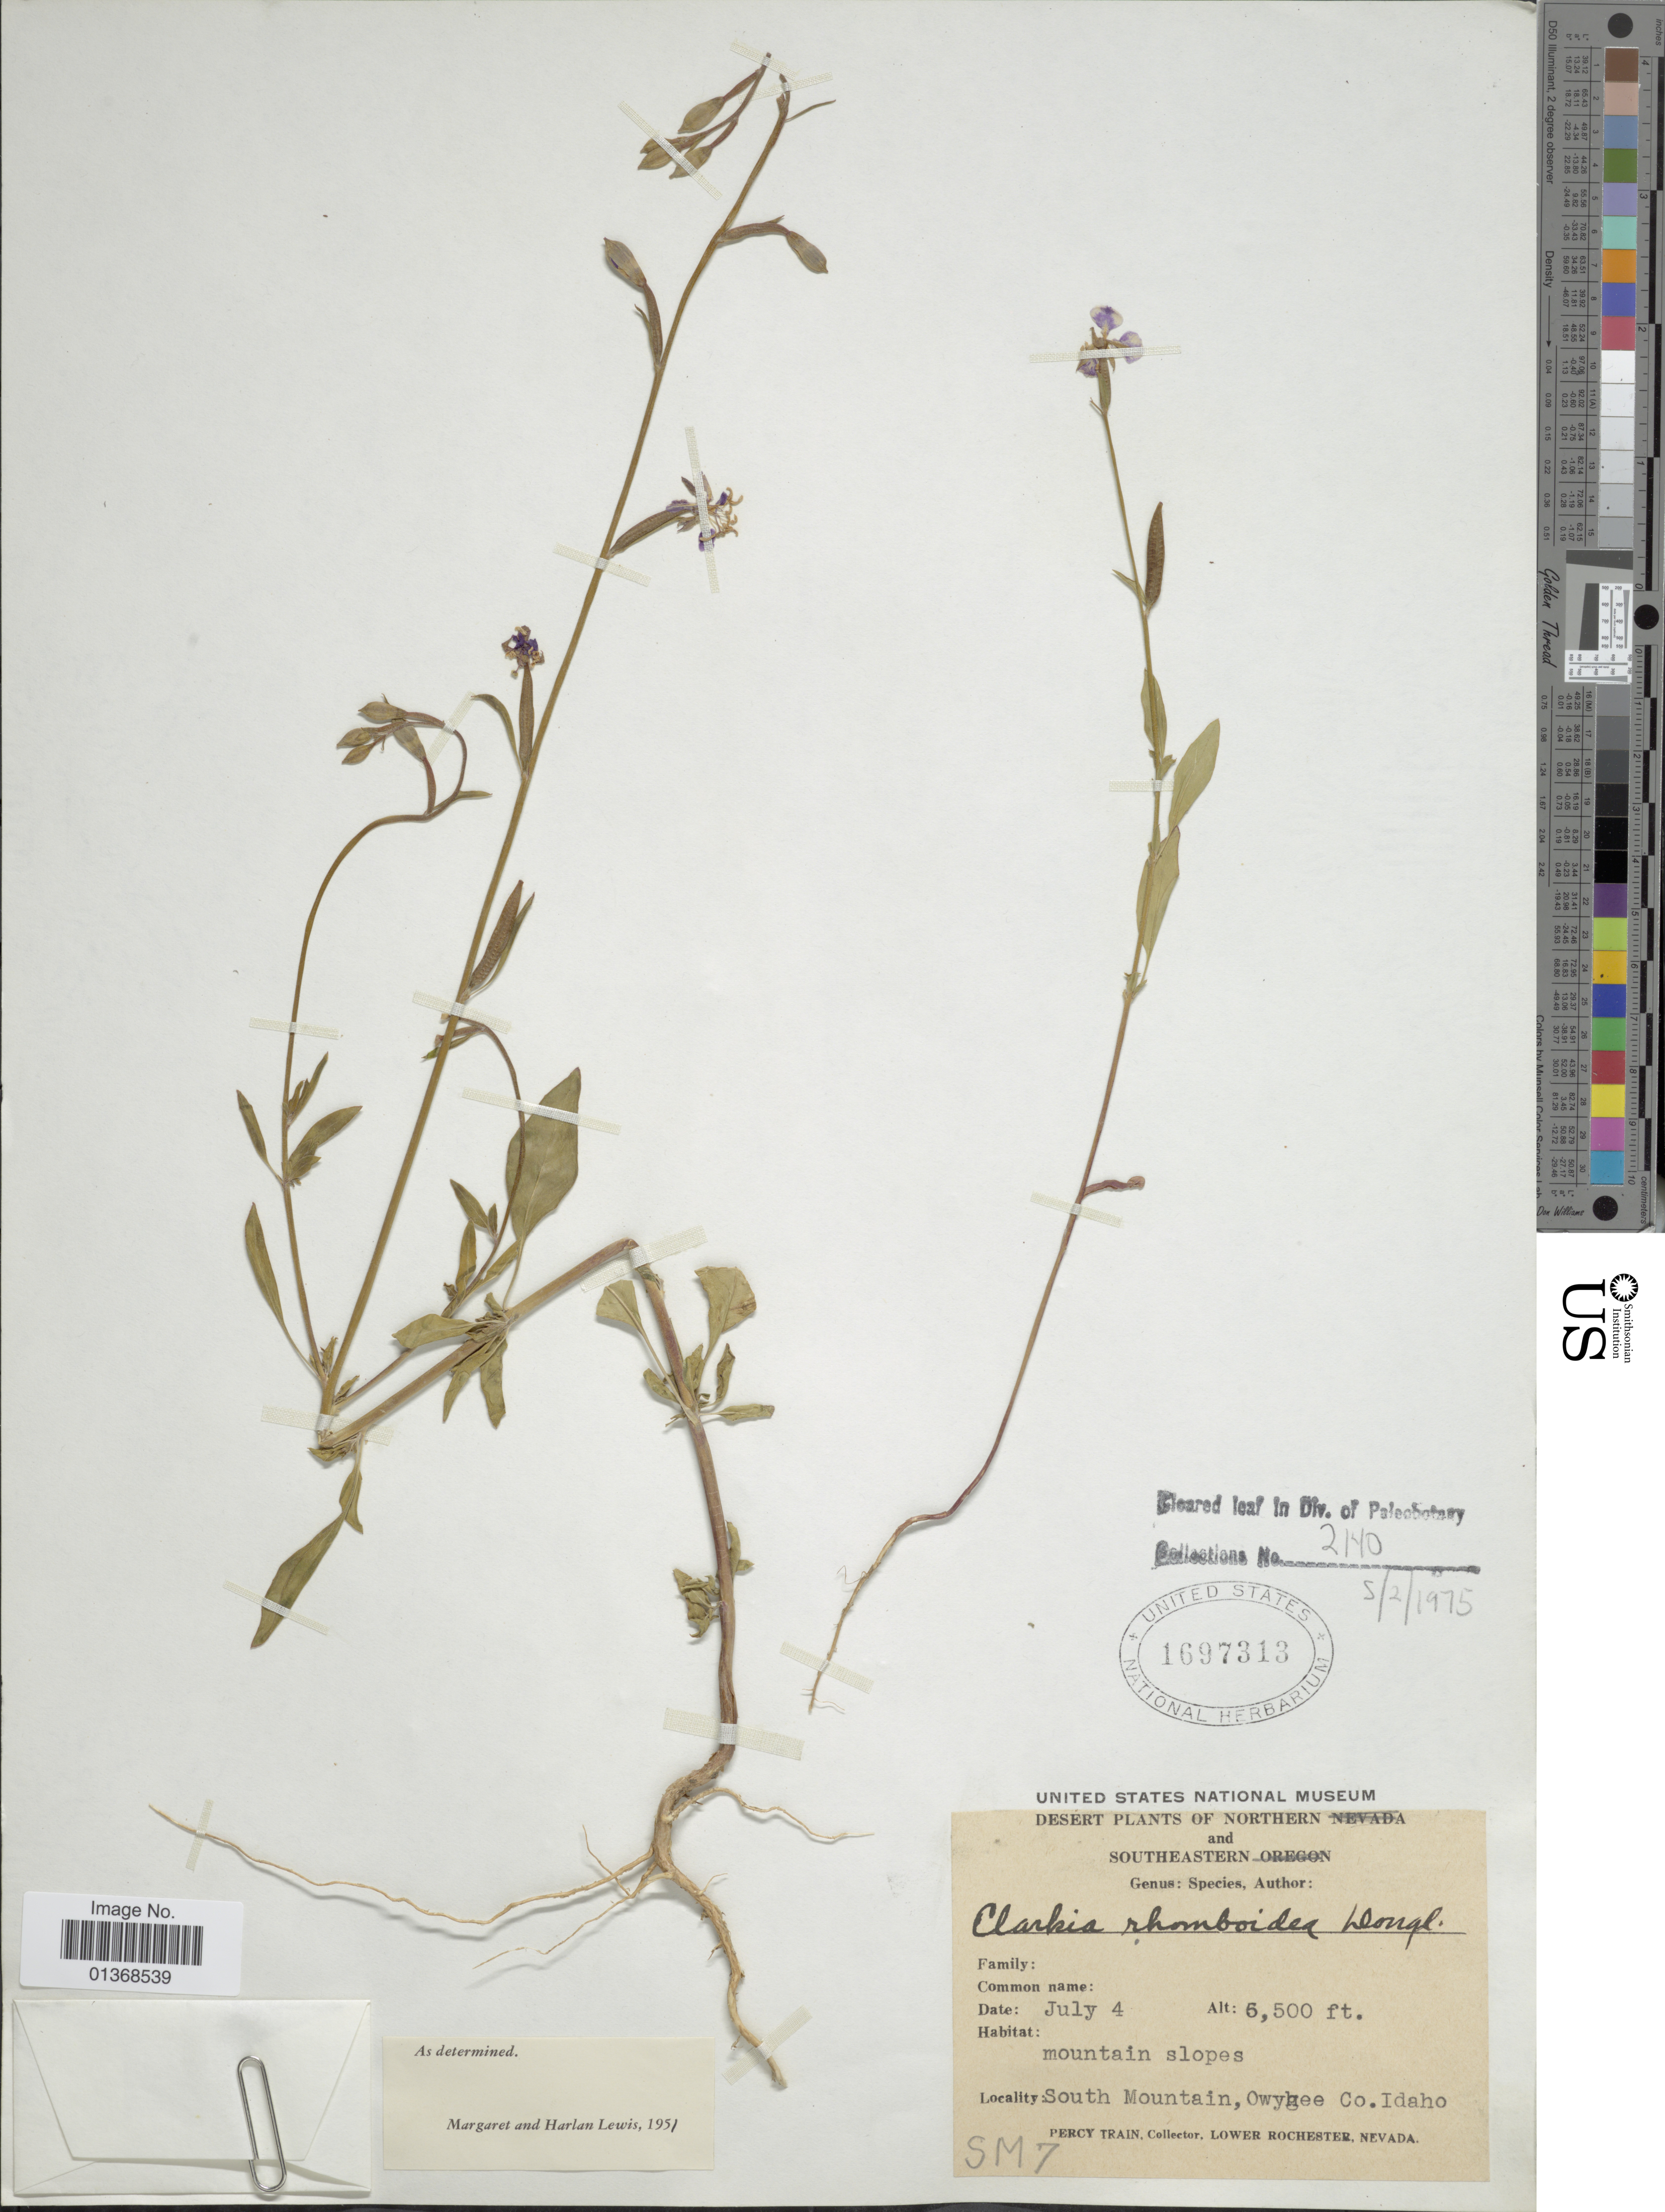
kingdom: Plantae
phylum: Tracheophyta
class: Magnoliopsida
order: Myrtales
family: Onagraceae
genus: Clarkia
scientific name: Clarkia rhomboidea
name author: Douglas ex Hook.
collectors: P. Train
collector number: SM7?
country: United States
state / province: Idaho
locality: South Mountain, Owyhee Co.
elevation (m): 1676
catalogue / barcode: US 1697313